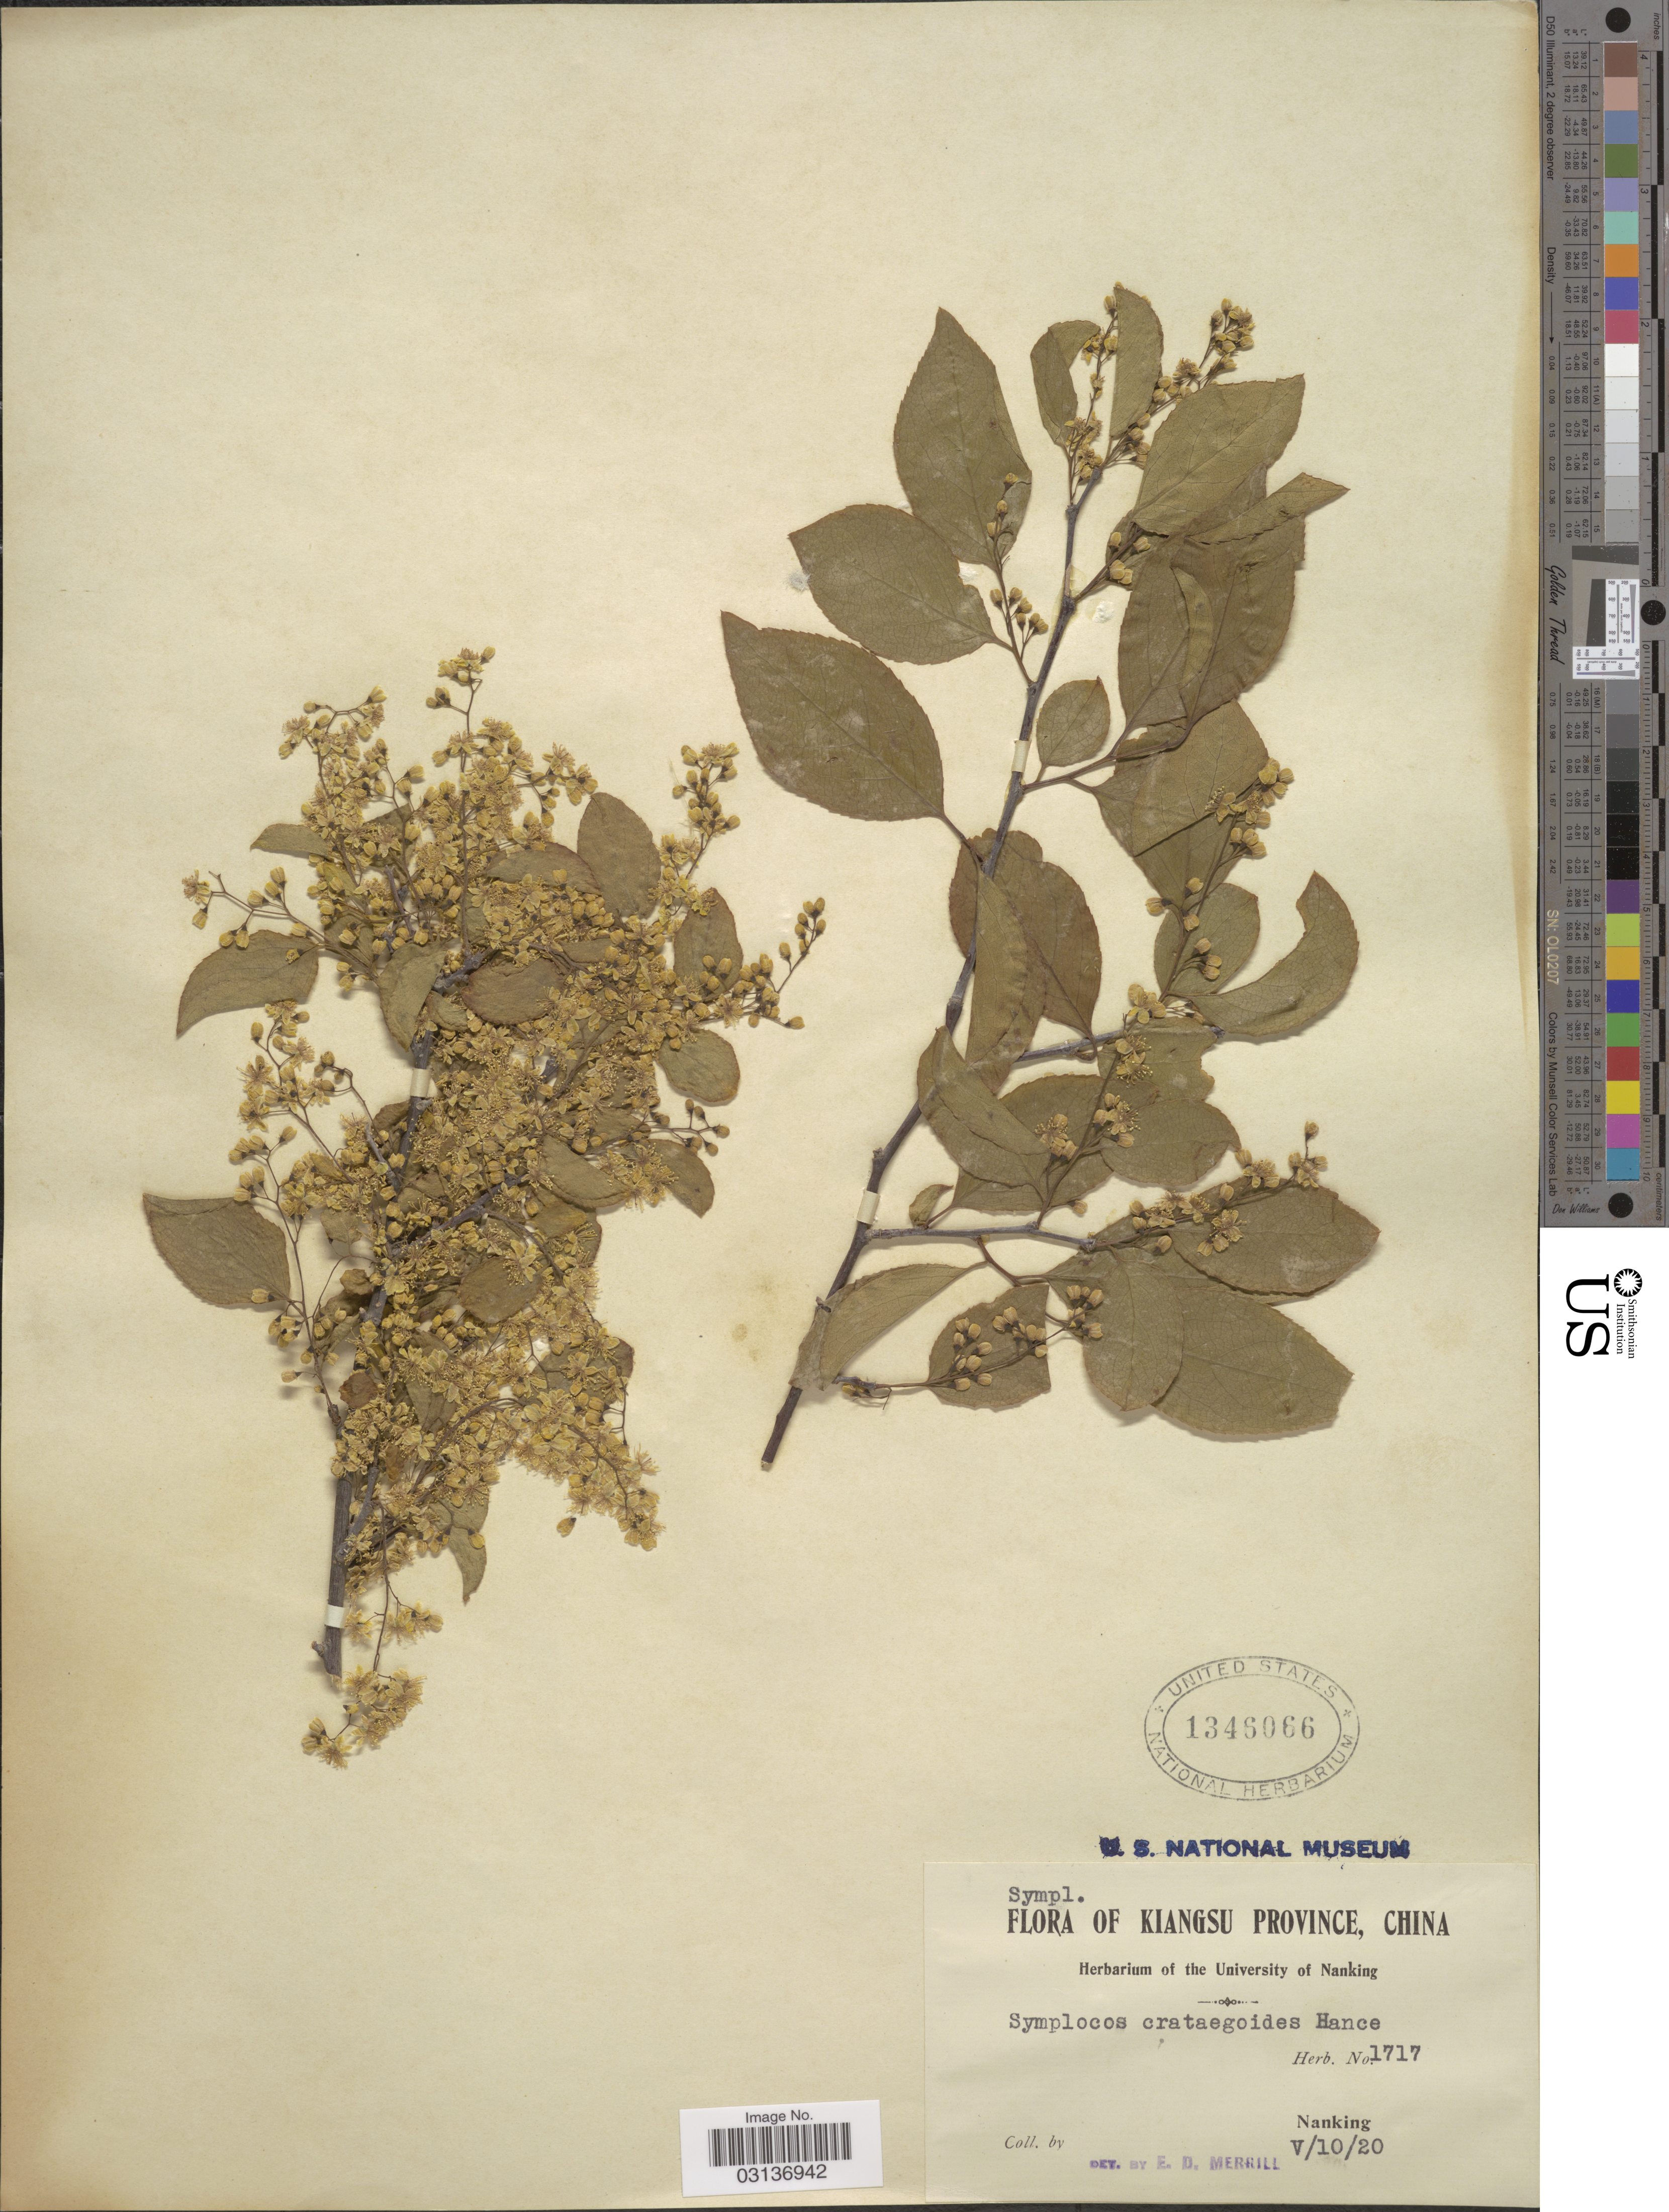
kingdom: Plantae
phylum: Tracheophyta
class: Magnoliopsida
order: Ericales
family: Symplocaceae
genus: Symplocos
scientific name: Symplocos paniculata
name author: Miq.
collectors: ex herb. University of Nanking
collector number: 1717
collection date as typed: Transcribed d/m/y: 10/5/20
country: China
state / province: Jiangsu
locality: Kiangsu Province. Nanking.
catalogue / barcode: US 1346066